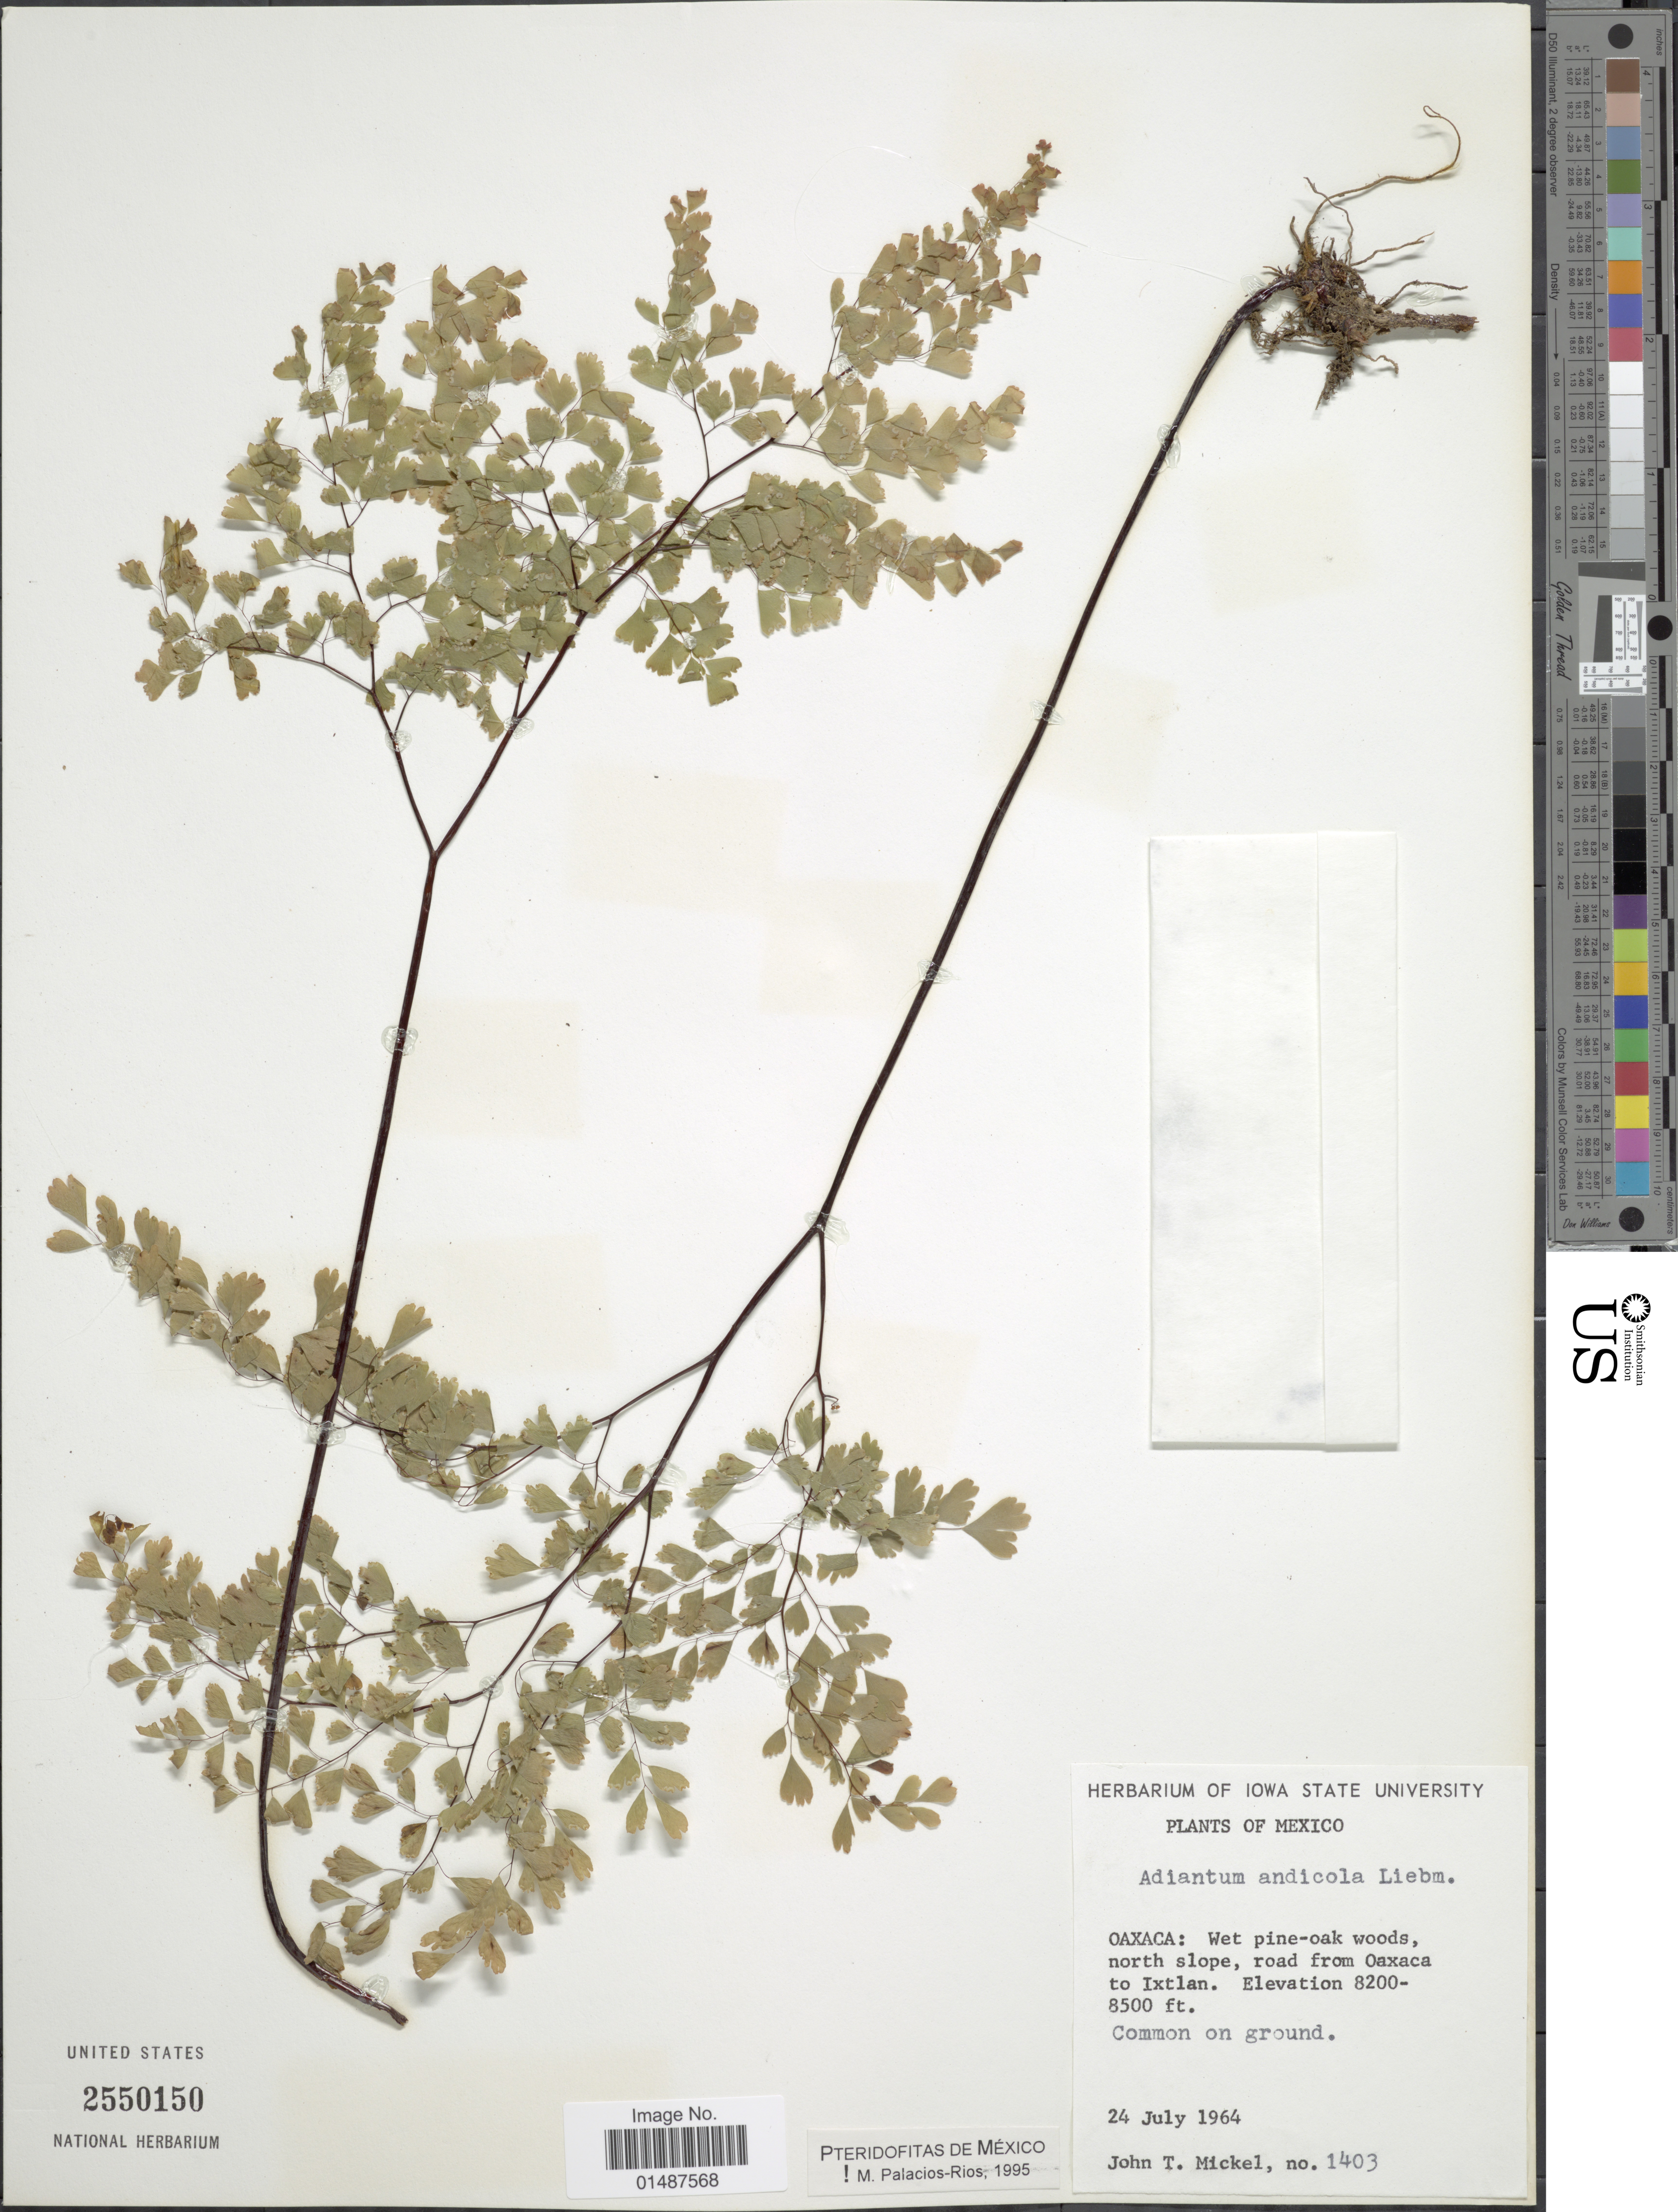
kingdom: Plantae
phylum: Tracheophyta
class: Polypodiopsida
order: Polypodiales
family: Pteridaceae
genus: Adiantum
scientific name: Adiantum andicola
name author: Liebm.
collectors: J. T. Mickel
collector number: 1403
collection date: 1964-07-24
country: Mexico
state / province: Oaxaca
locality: Road from Oaxaca to Ixtlan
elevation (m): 2499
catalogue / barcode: US 2550150